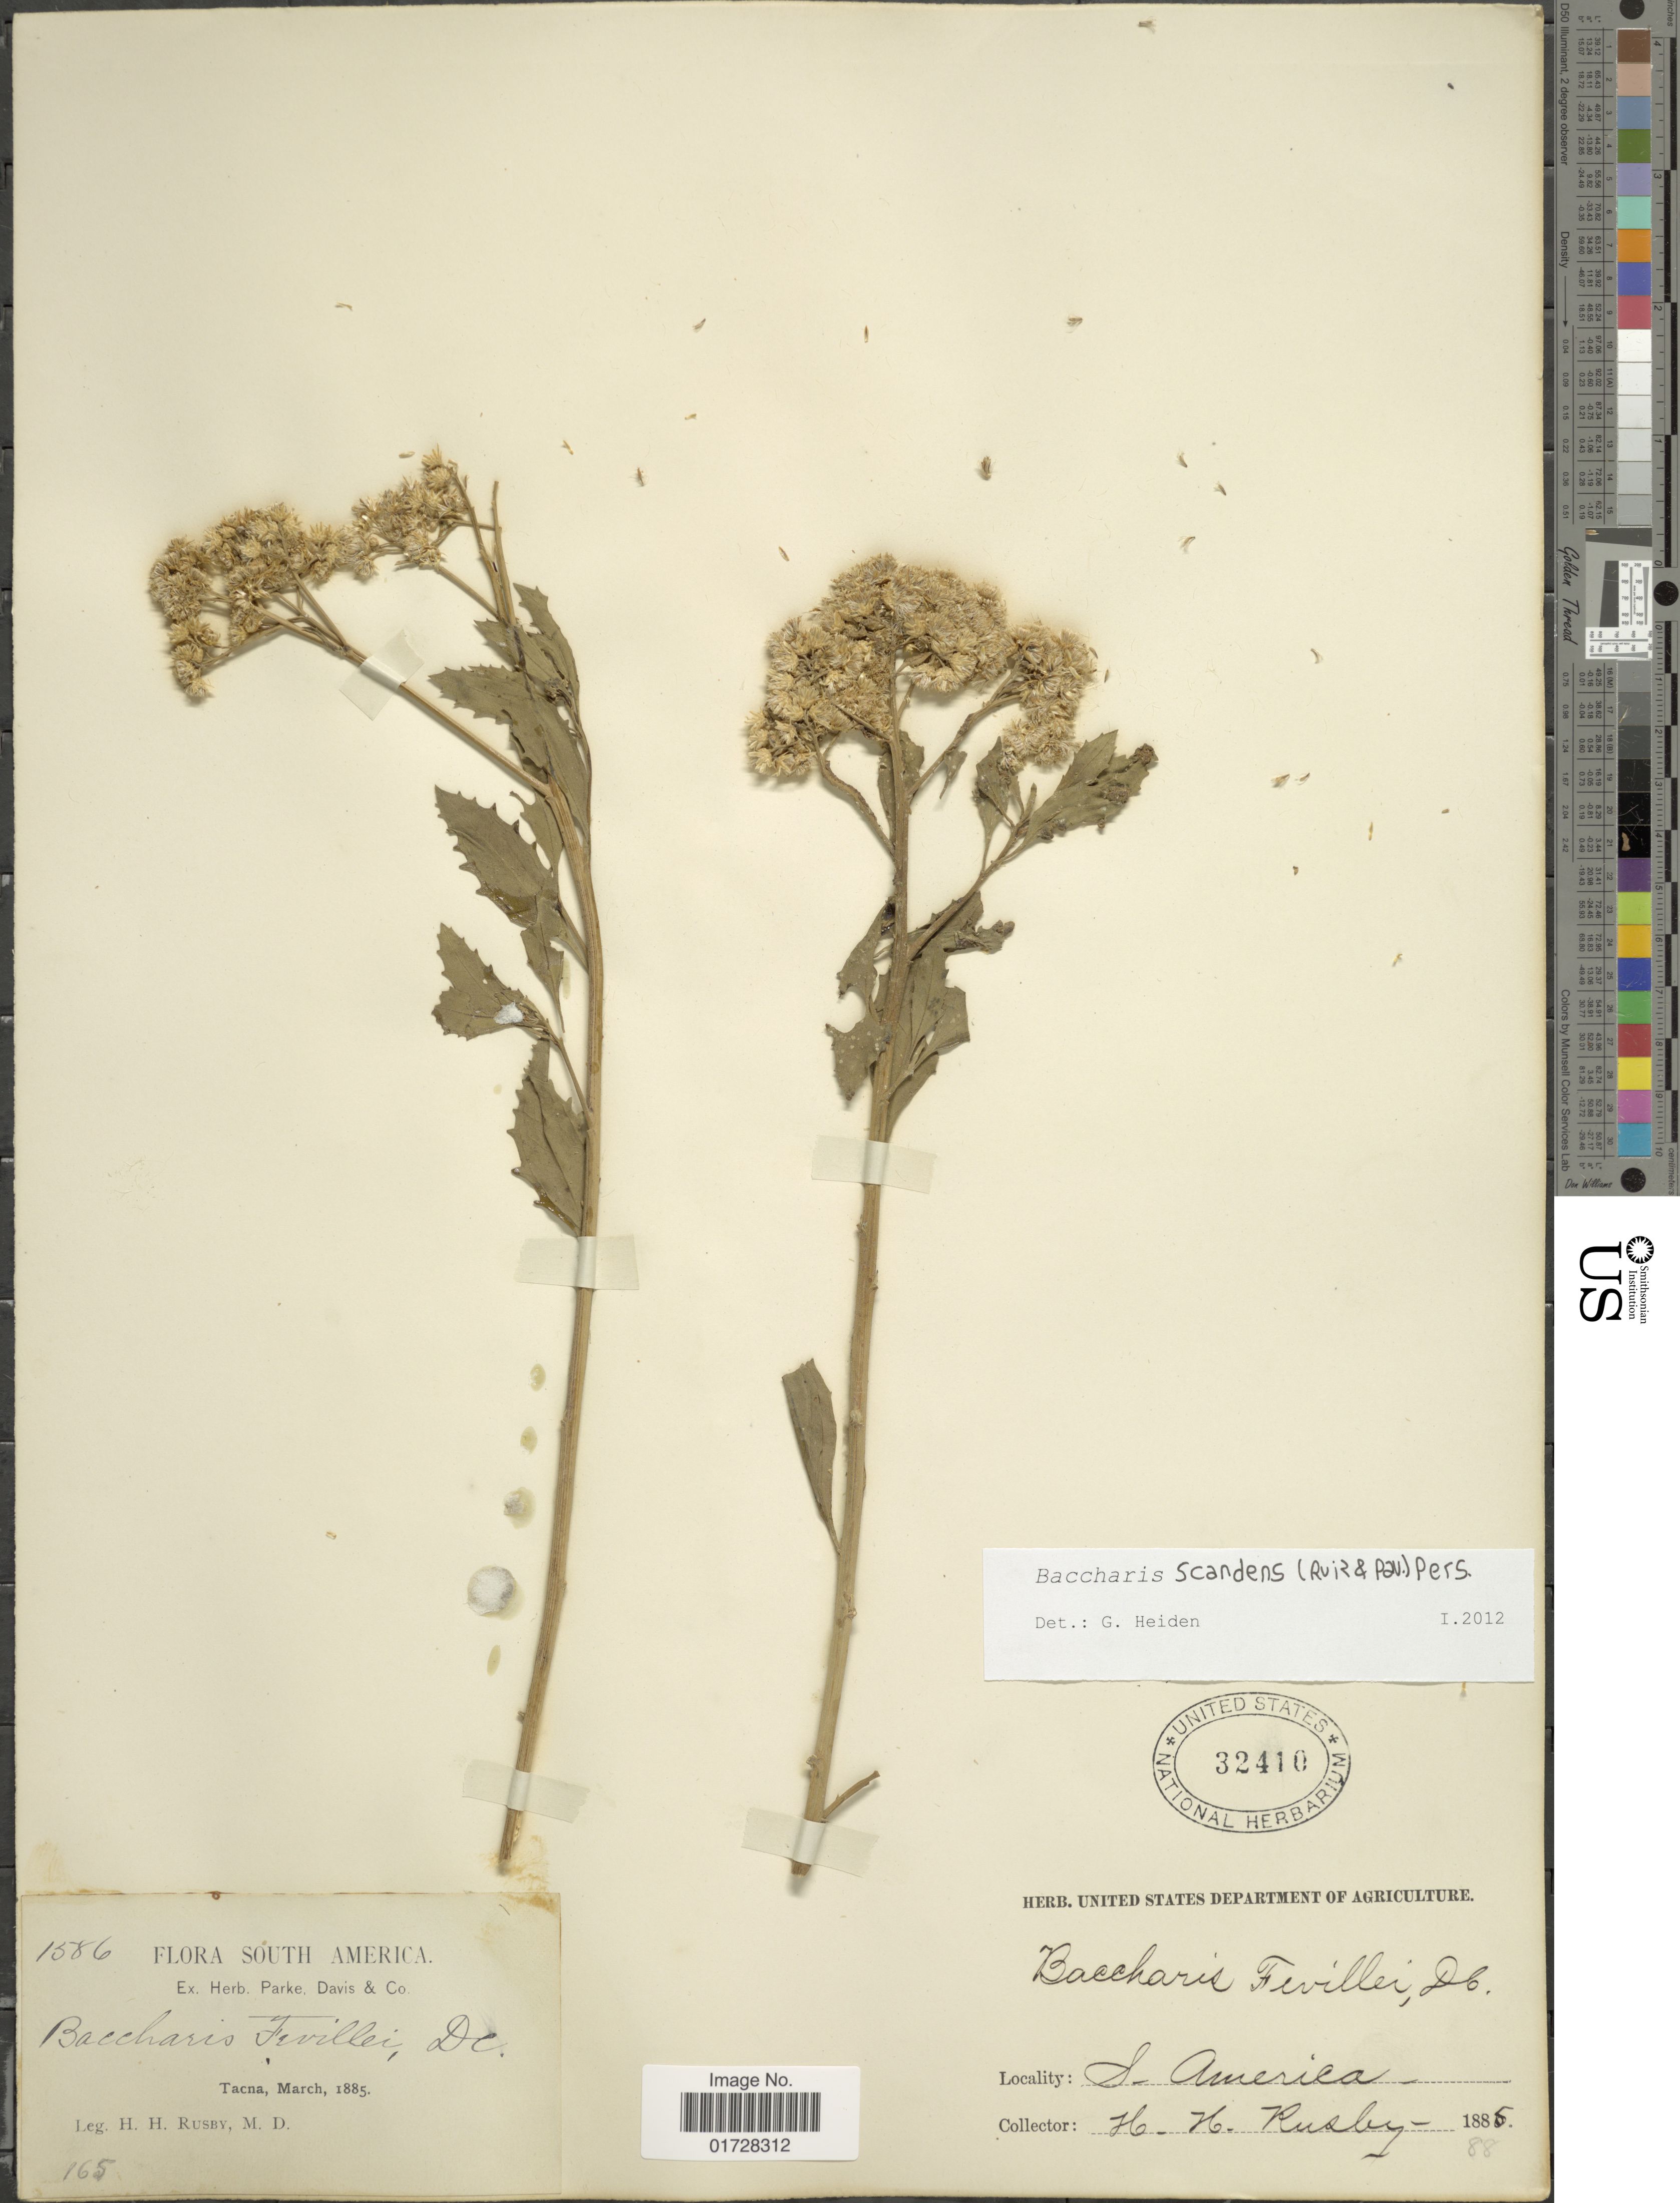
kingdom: Plantae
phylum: Tracheophyta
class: Magnoliopsida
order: Asterales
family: Asteraceae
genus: Baccharis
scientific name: Baccharis scandens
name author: (Ruiz & Pav.) Pers.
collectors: H. H. Rusby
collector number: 1586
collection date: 1885-03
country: Peru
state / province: Tacna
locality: South America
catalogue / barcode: US 32410